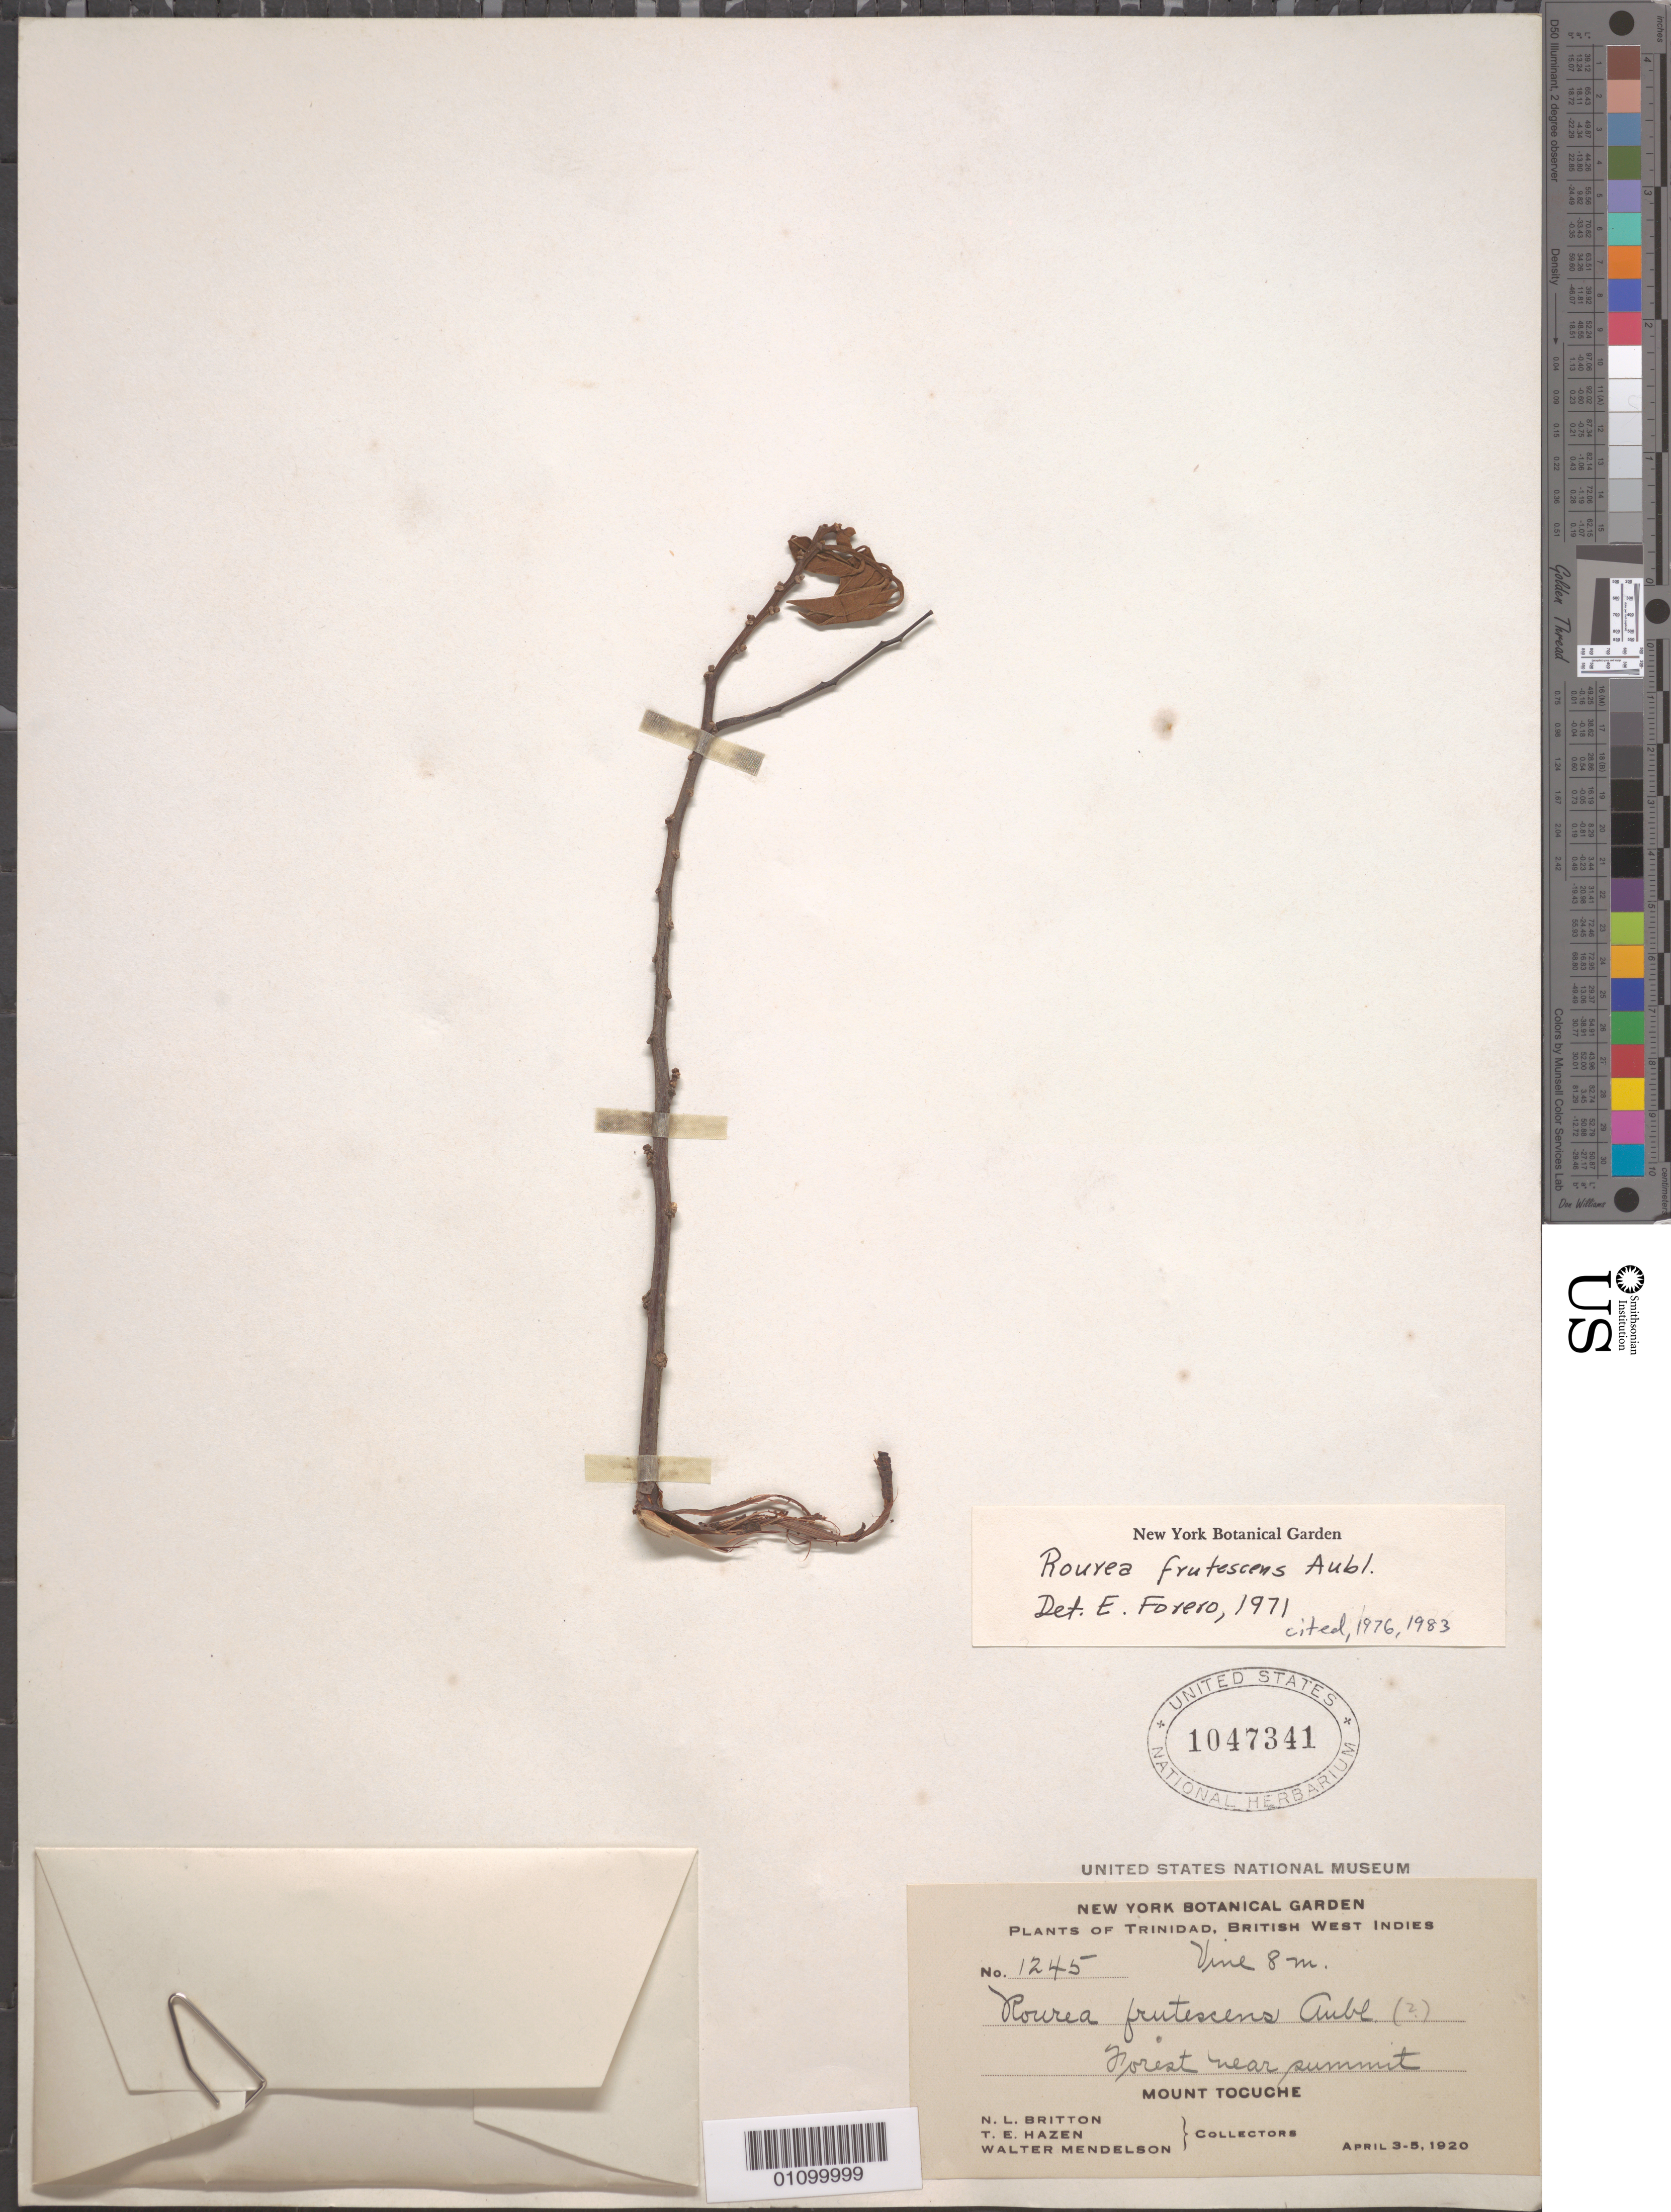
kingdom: Plantae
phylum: Tracheophyta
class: Magnoliopsida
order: Oxalidales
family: Connaraceae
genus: Rourea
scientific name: Rourea frutescens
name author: Aubl.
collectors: N. Britton, T. E. Hazen & W. Mendelson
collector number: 1245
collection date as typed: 03 Apr 1920 to 05 Apr 1920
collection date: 1920-04-03/1920-04-05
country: Trinidad and Tobago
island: Trinidad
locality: Forest near summit mount tocuche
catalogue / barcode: US 1047341